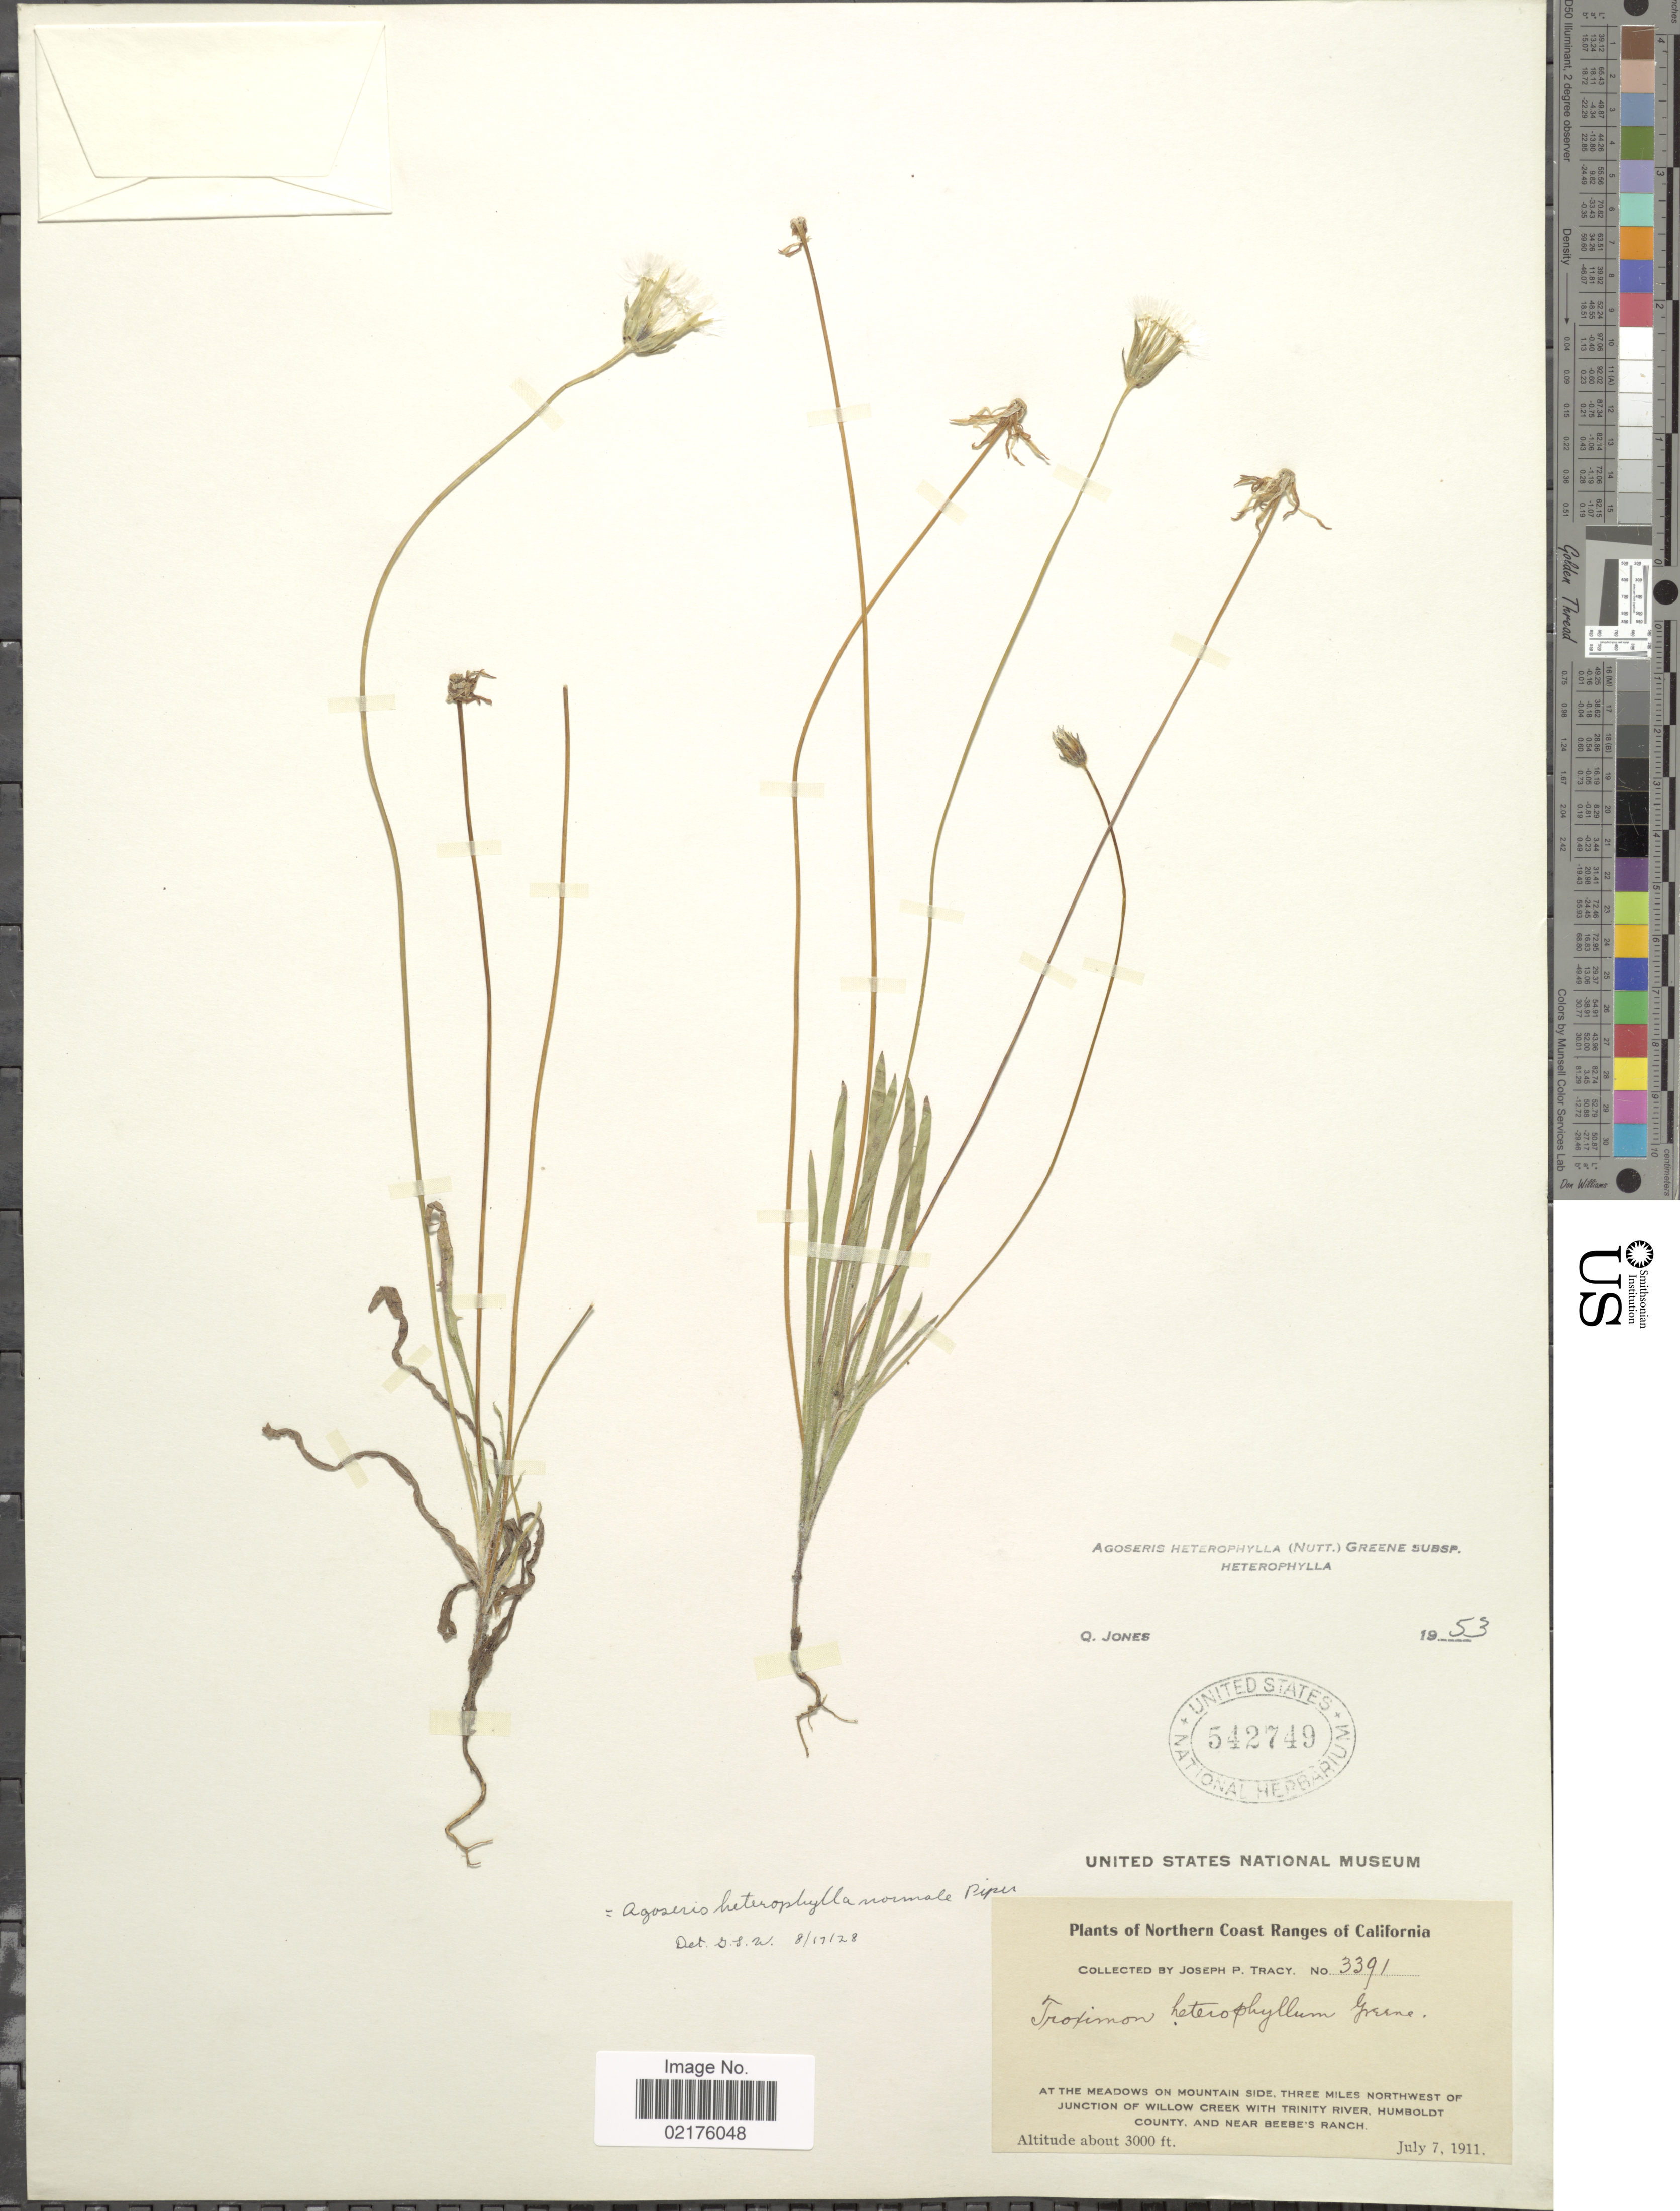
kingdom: Plantae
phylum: Tracheophyta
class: Magnoliopsida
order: Asterales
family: Asteraceae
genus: Agoseris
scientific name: Agoseris heterophylla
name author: (Nutt.) Greene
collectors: J. Tracy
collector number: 3391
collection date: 1911-07-07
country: United States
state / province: California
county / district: Humboldt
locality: Northern Coast Ranges of California, At the meadows on mountain side, Three miles northwest of Junction of Willow Creek with Trinity River, Humboldt County, And near Beebe's Ranch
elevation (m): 914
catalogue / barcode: US 542749